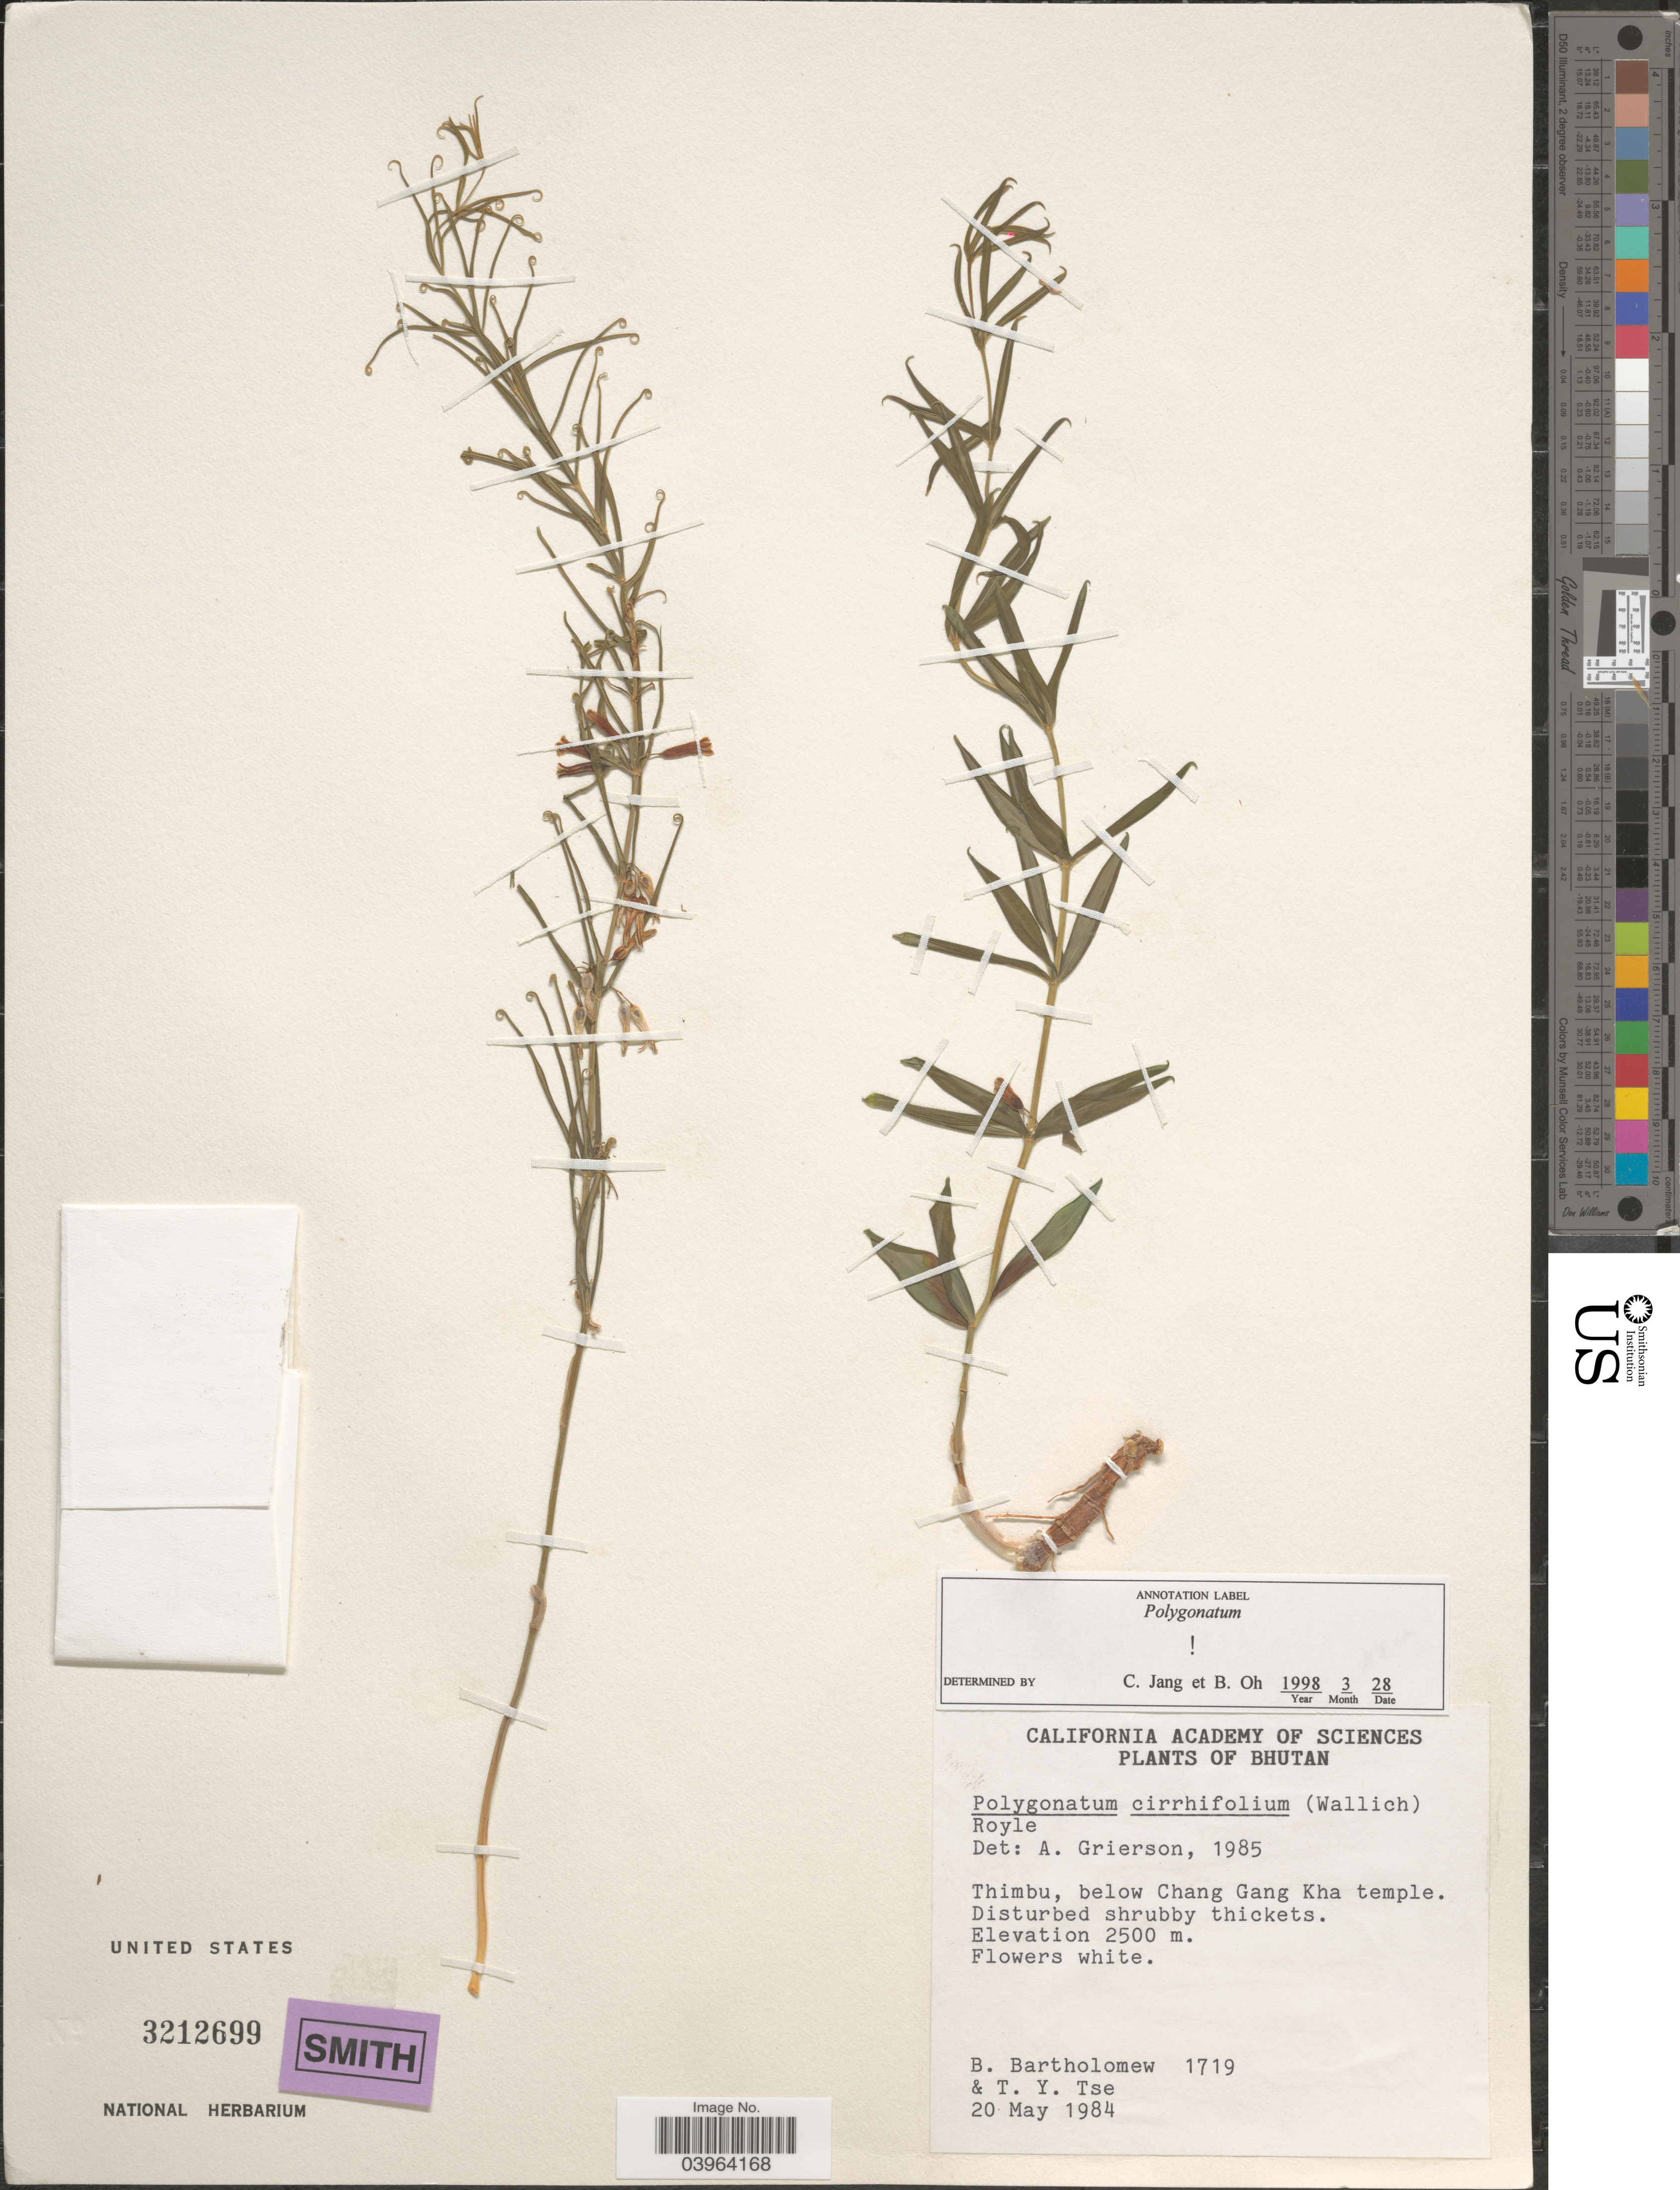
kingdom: Plantae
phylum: Tracheophyta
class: Liliopsida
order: Asparagales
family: Asparagaceae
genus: Polygonatum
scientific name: Polygonatum cirrhifolium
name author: (Wall.) Royle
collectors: B. Bartholomew & T. Tse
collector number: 1719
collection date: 1984-05-20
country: Bhutan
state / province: Thimphu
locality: Thimbu, below Chang Gang Kha temple.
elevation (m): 2500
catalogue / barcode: US 3212699